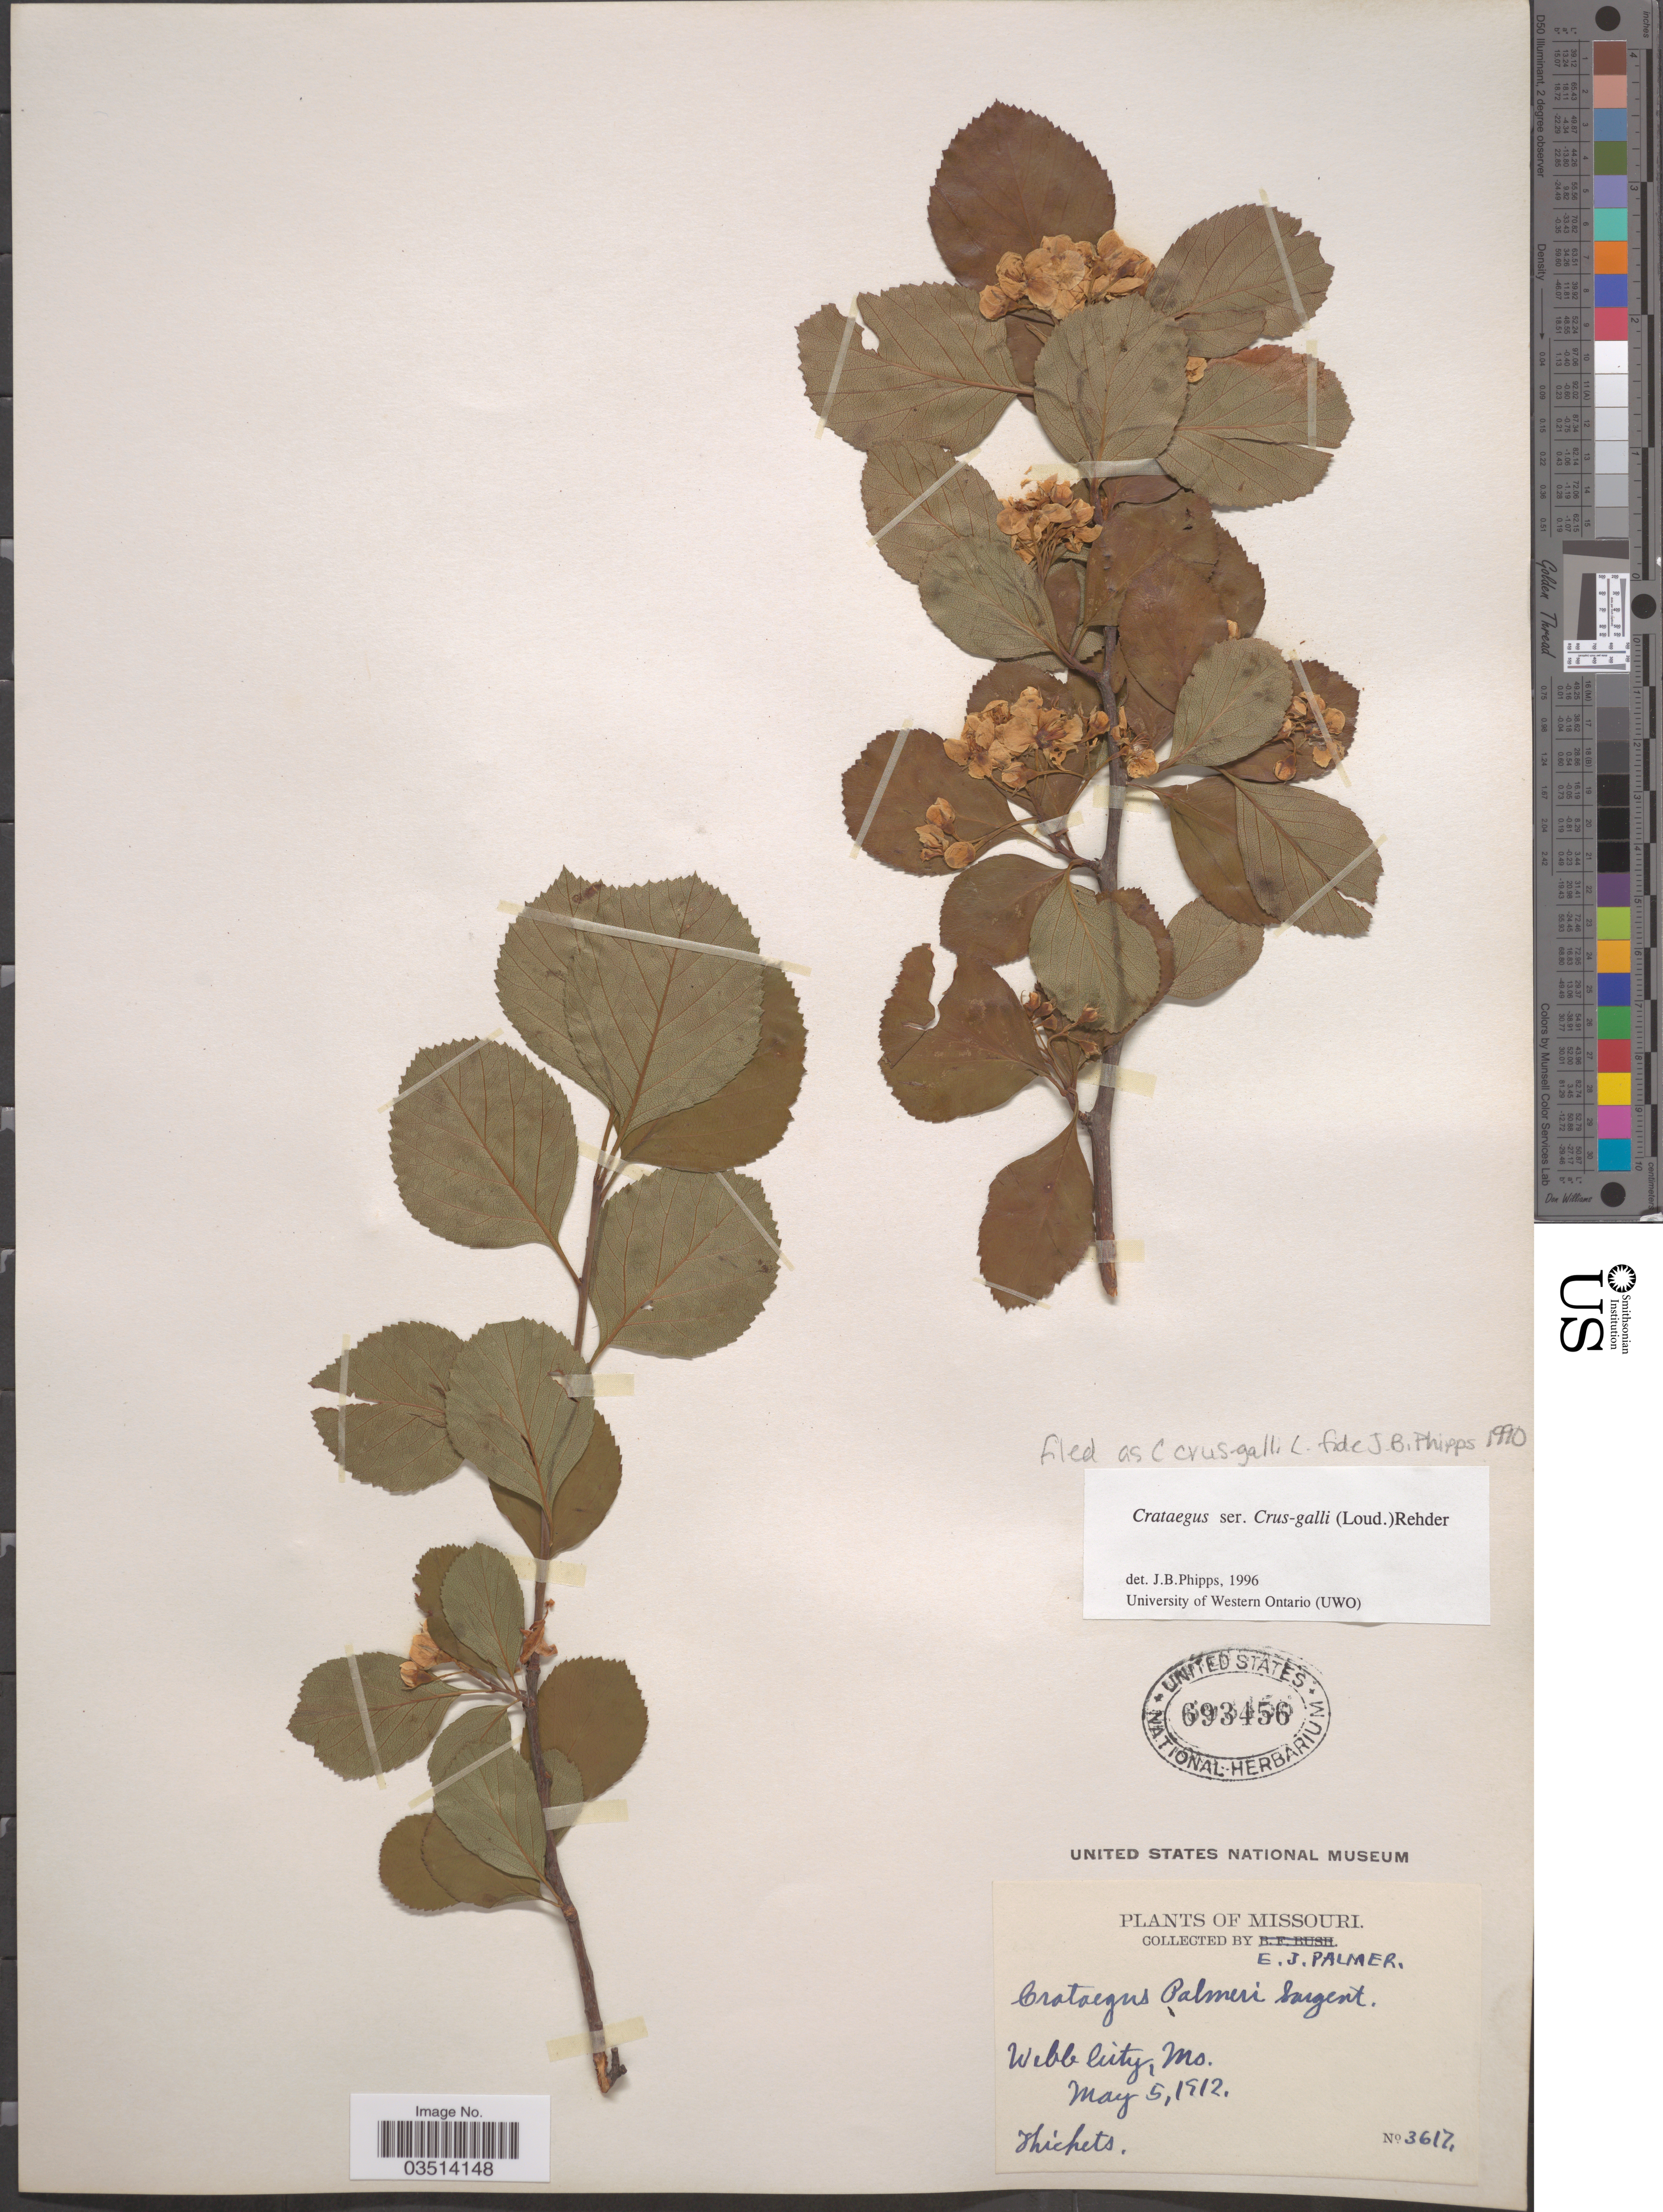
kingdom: Plantae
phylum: Tracheophyta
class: Magnoliopsida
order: Rosales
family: Rosaceae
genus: Crataegus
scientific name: Crataegus crus-galli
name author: L.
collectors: E. J. Palmer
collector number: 3617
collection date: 1912-05-05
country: United States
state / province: Missouri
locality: Webb City.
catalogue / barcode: US 693456